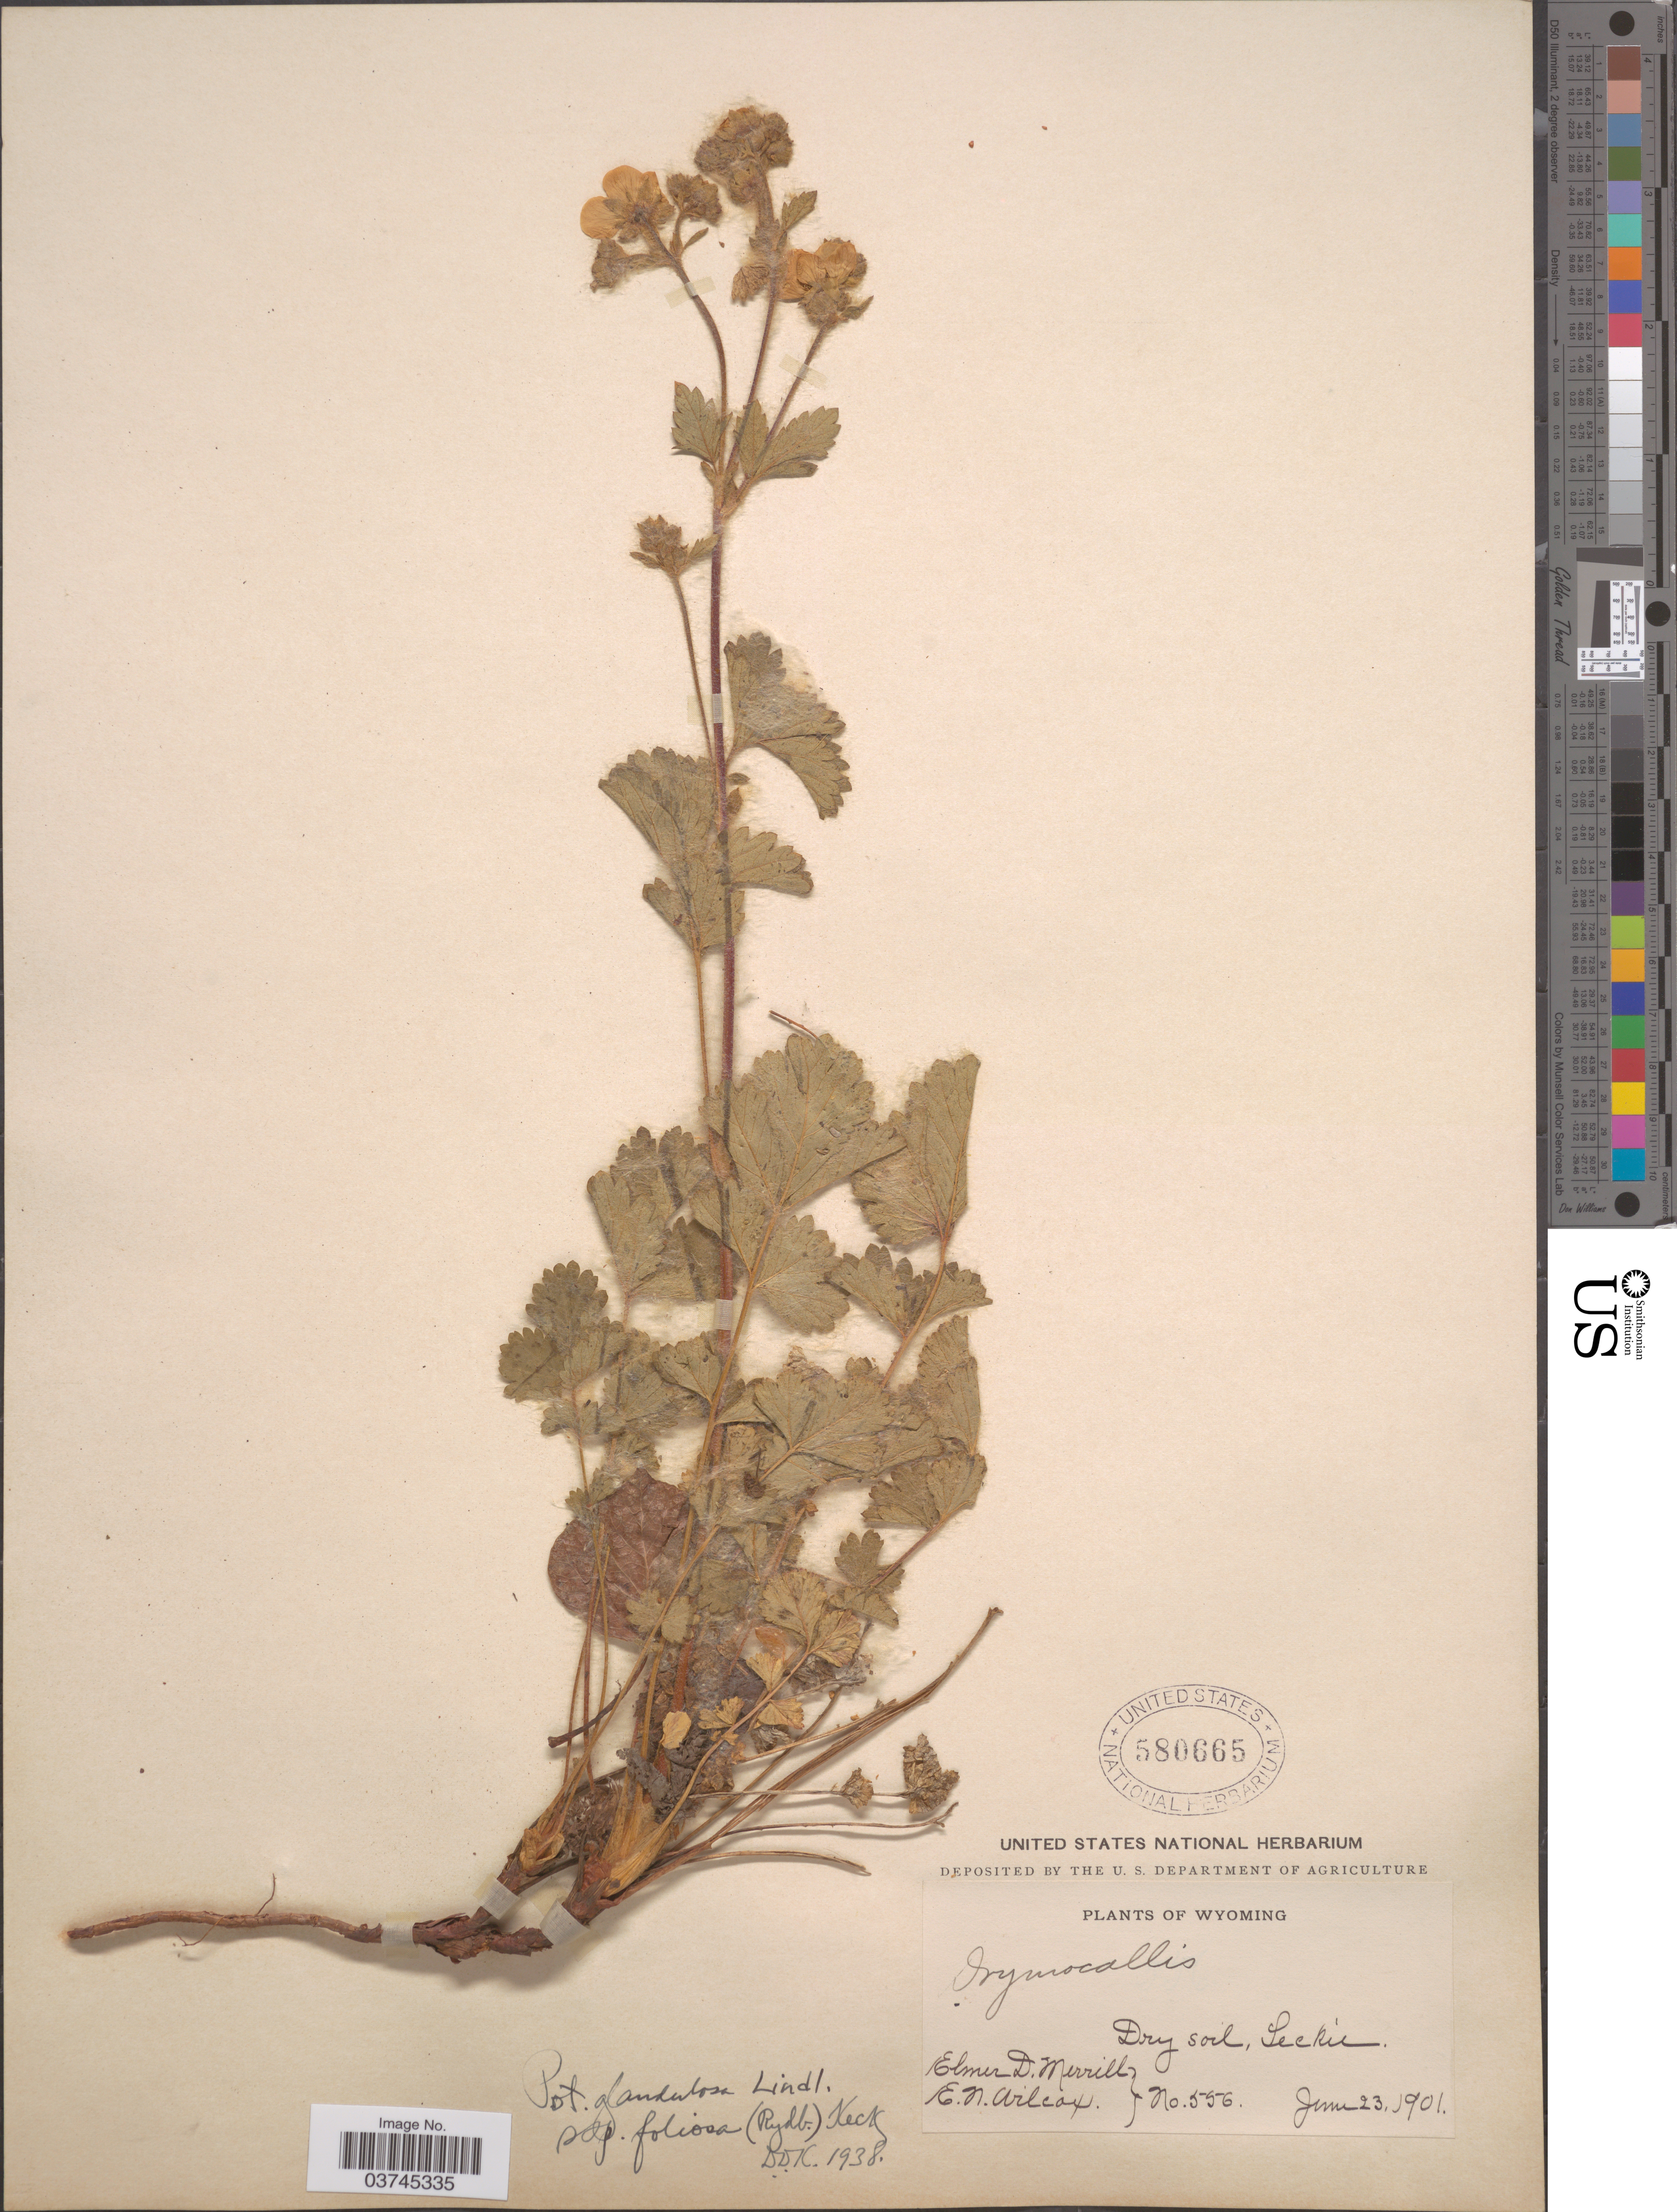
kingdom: Plantae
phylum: Tracheophyta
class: Magnoliopsida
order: Rosales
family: Rosaceae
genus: Drymocallis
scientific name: Drymocallis foliosa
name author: Rydb.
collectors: E. D. Merrill & E. Wilcox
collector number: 556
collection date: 1901-06-23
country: United States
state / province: Wyoming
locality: Dry soil, Leckie.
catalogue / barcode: US 580665